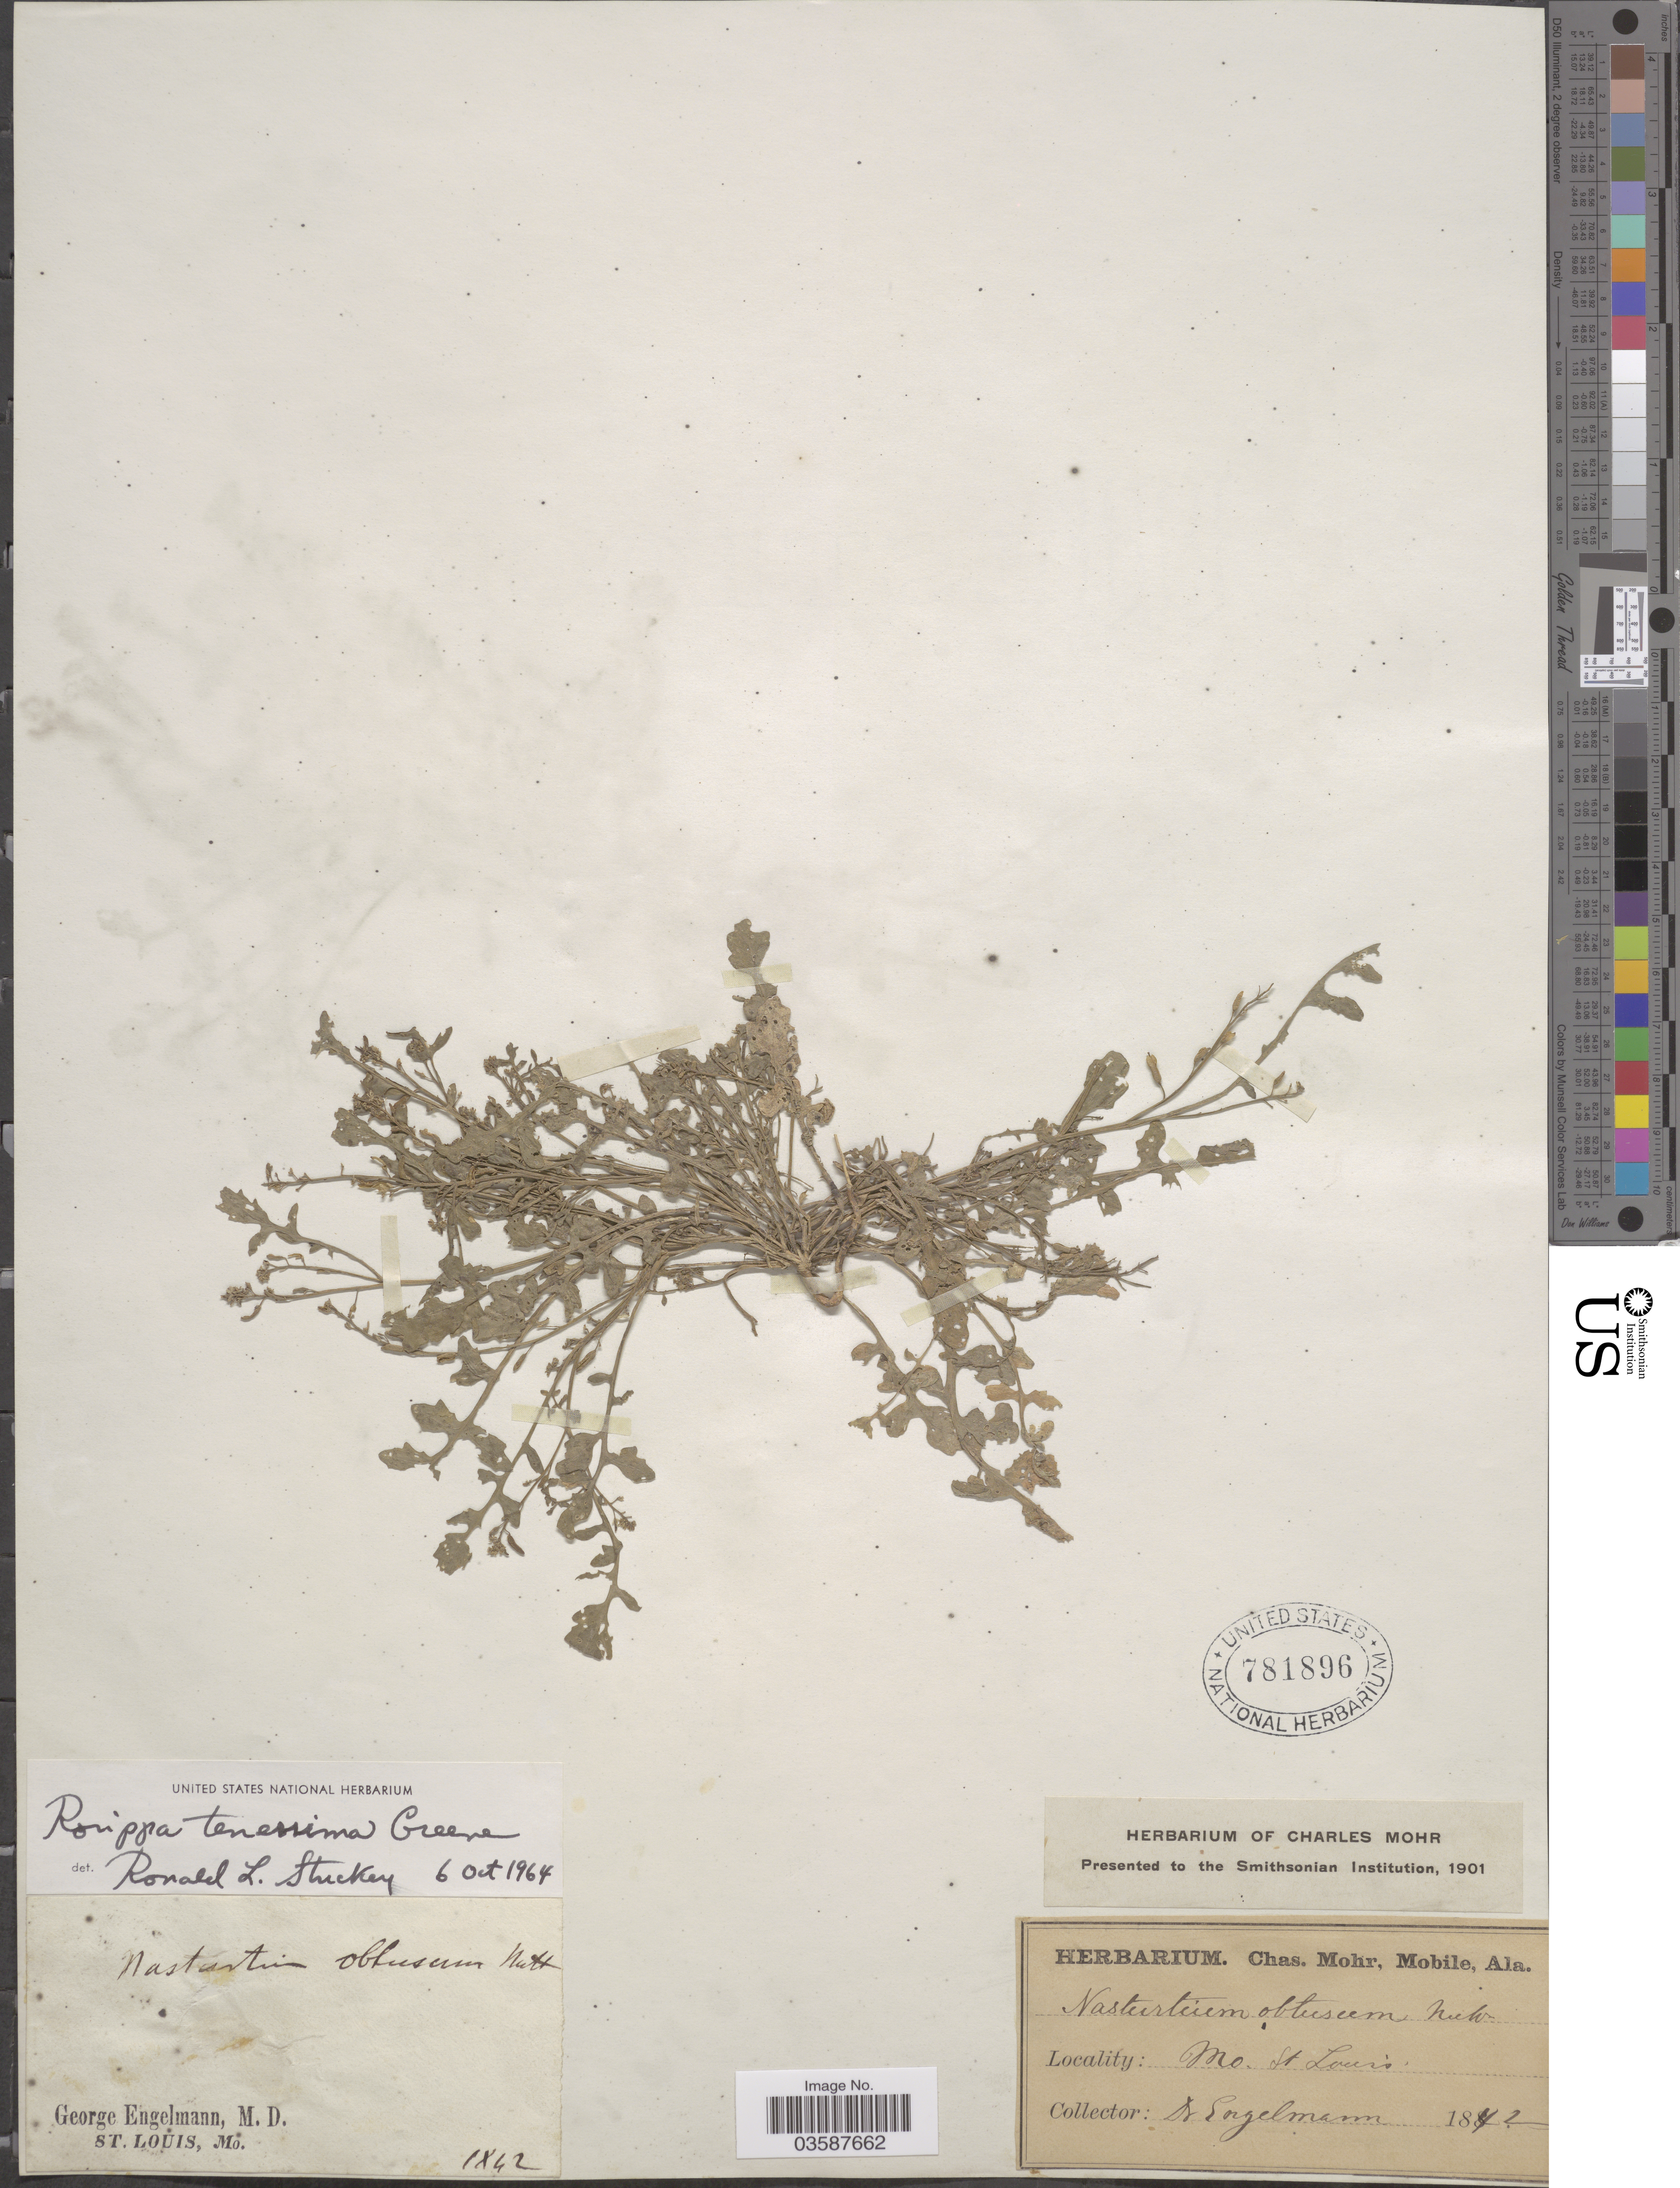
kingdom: Plantae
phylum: Tracheophyta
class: Magnoliopsida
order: Brassicales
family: Brassicaceae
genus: Rorippa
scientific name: Rorippa tenerrima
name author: Greene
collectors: G. Engelmann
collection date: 1842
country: United States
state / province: Missouri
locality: St. Louis.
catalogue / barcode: US 781896